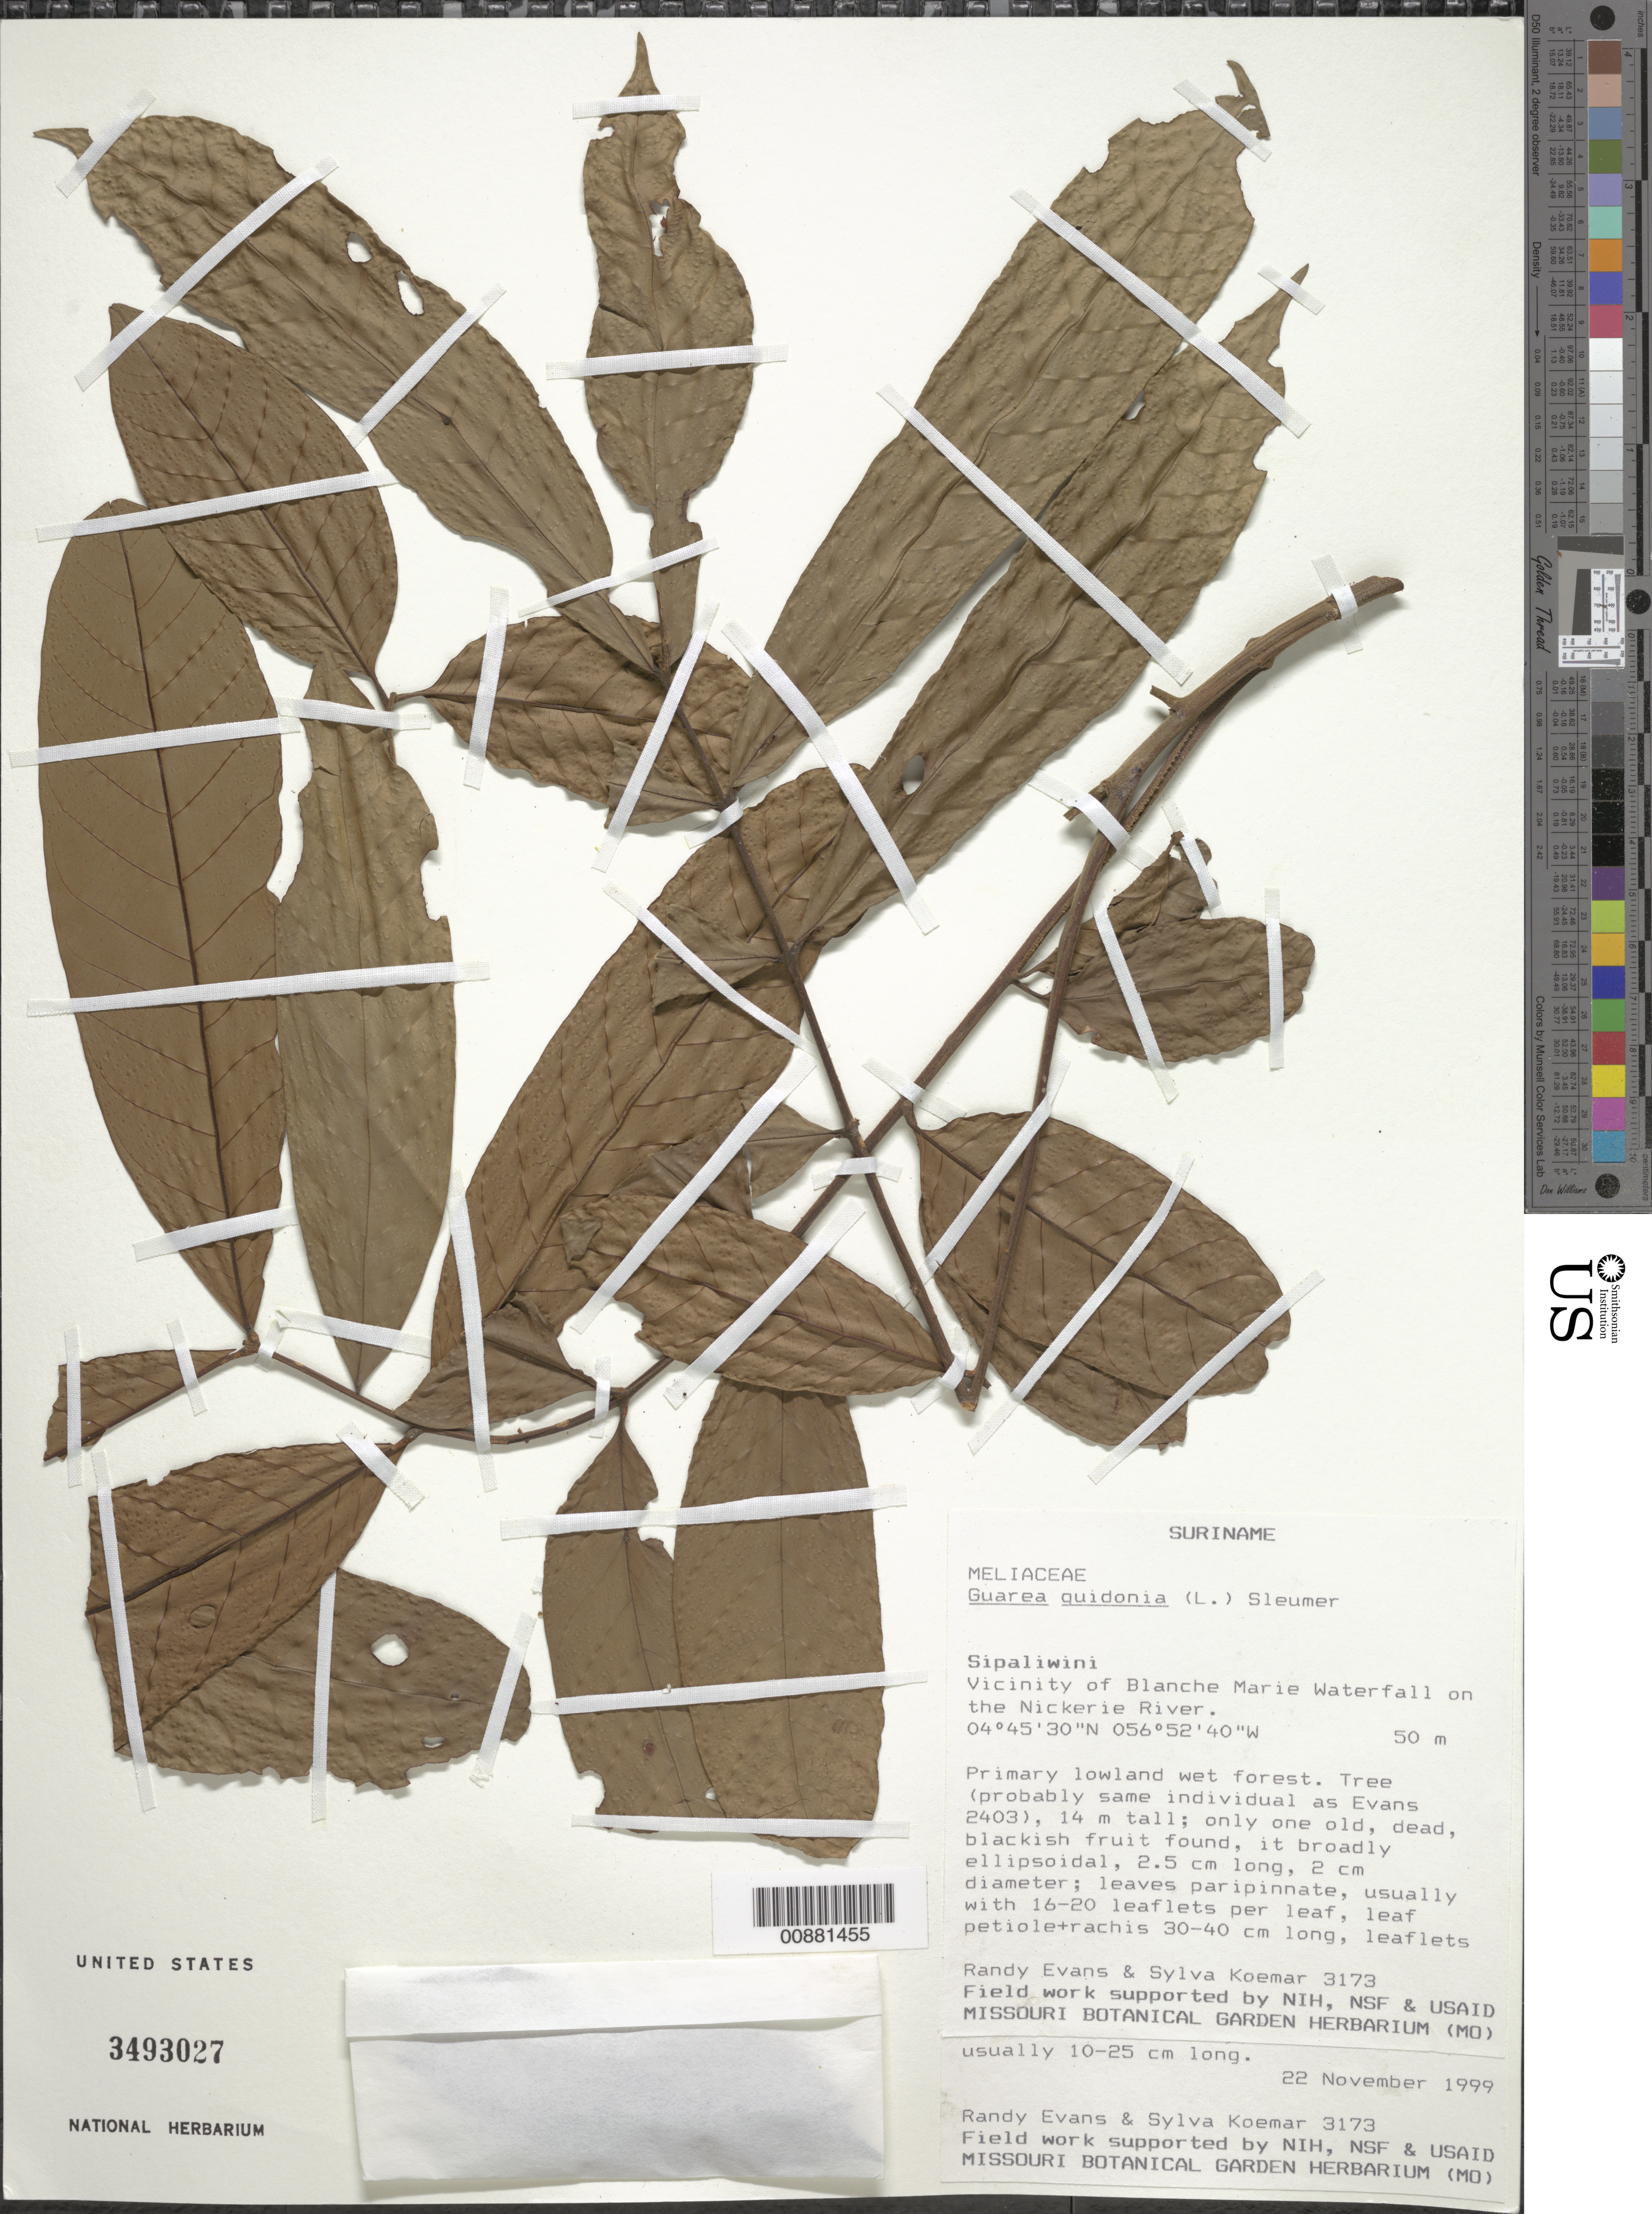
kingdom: Plantae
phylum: Tracheophyta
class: Magnoliopsida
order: Sapindales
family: Meliaceae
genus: Guarea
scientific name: Guarea guidonia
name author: (L.) Sleumer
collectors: R. Evans & S. Koemar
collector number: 3173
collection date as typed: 22-Nov-99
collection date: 1999-11-22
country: Suriname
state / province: Sipaliwini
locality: Nickerie R., vic of Blanche Marie Waterfall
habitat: primary lowland wet forest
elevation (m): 50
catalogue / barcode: US 3493027